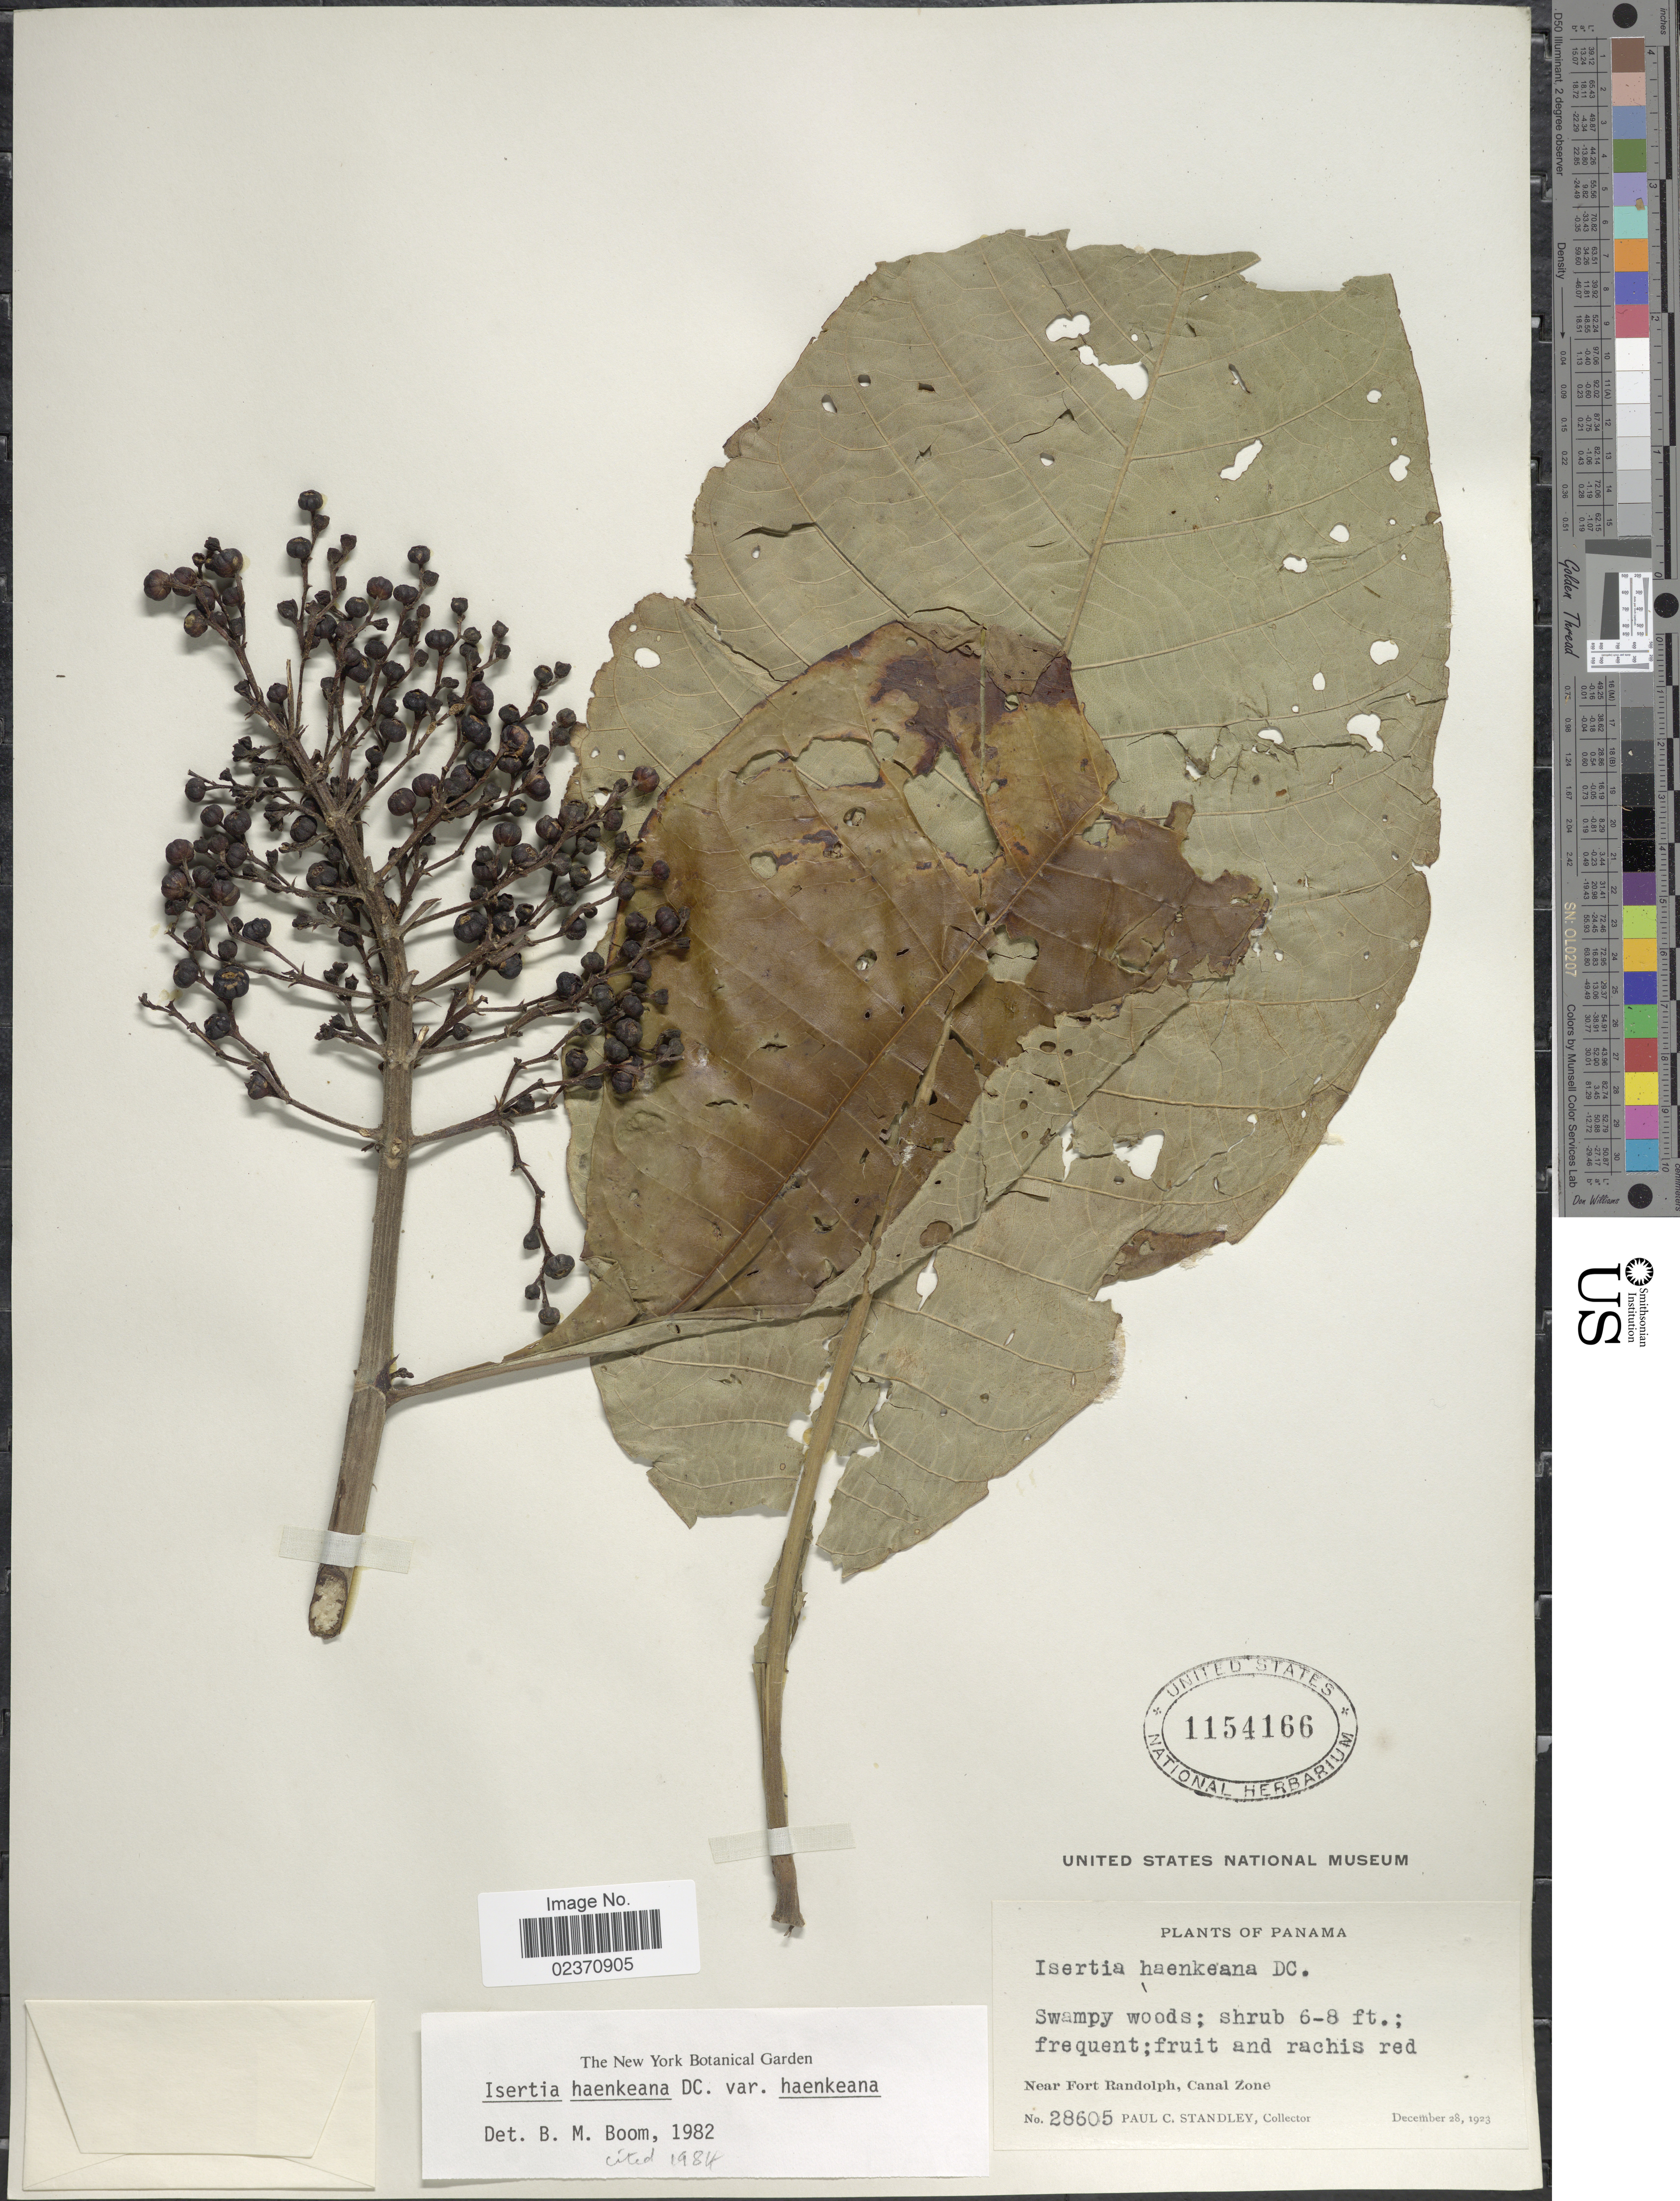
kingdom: Plantae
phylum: Tracheophyta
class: Magnoliopsida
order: Gentianales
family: Rubiaceae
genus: Isertia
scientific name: Isertia haenkeana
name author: DC.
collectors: P. C. Standley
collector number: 28605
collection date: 1923-12-28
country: Panama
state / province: Colón / Panamá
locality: Near Fort Randolph, Canal Zone.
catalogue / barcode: US 1154166